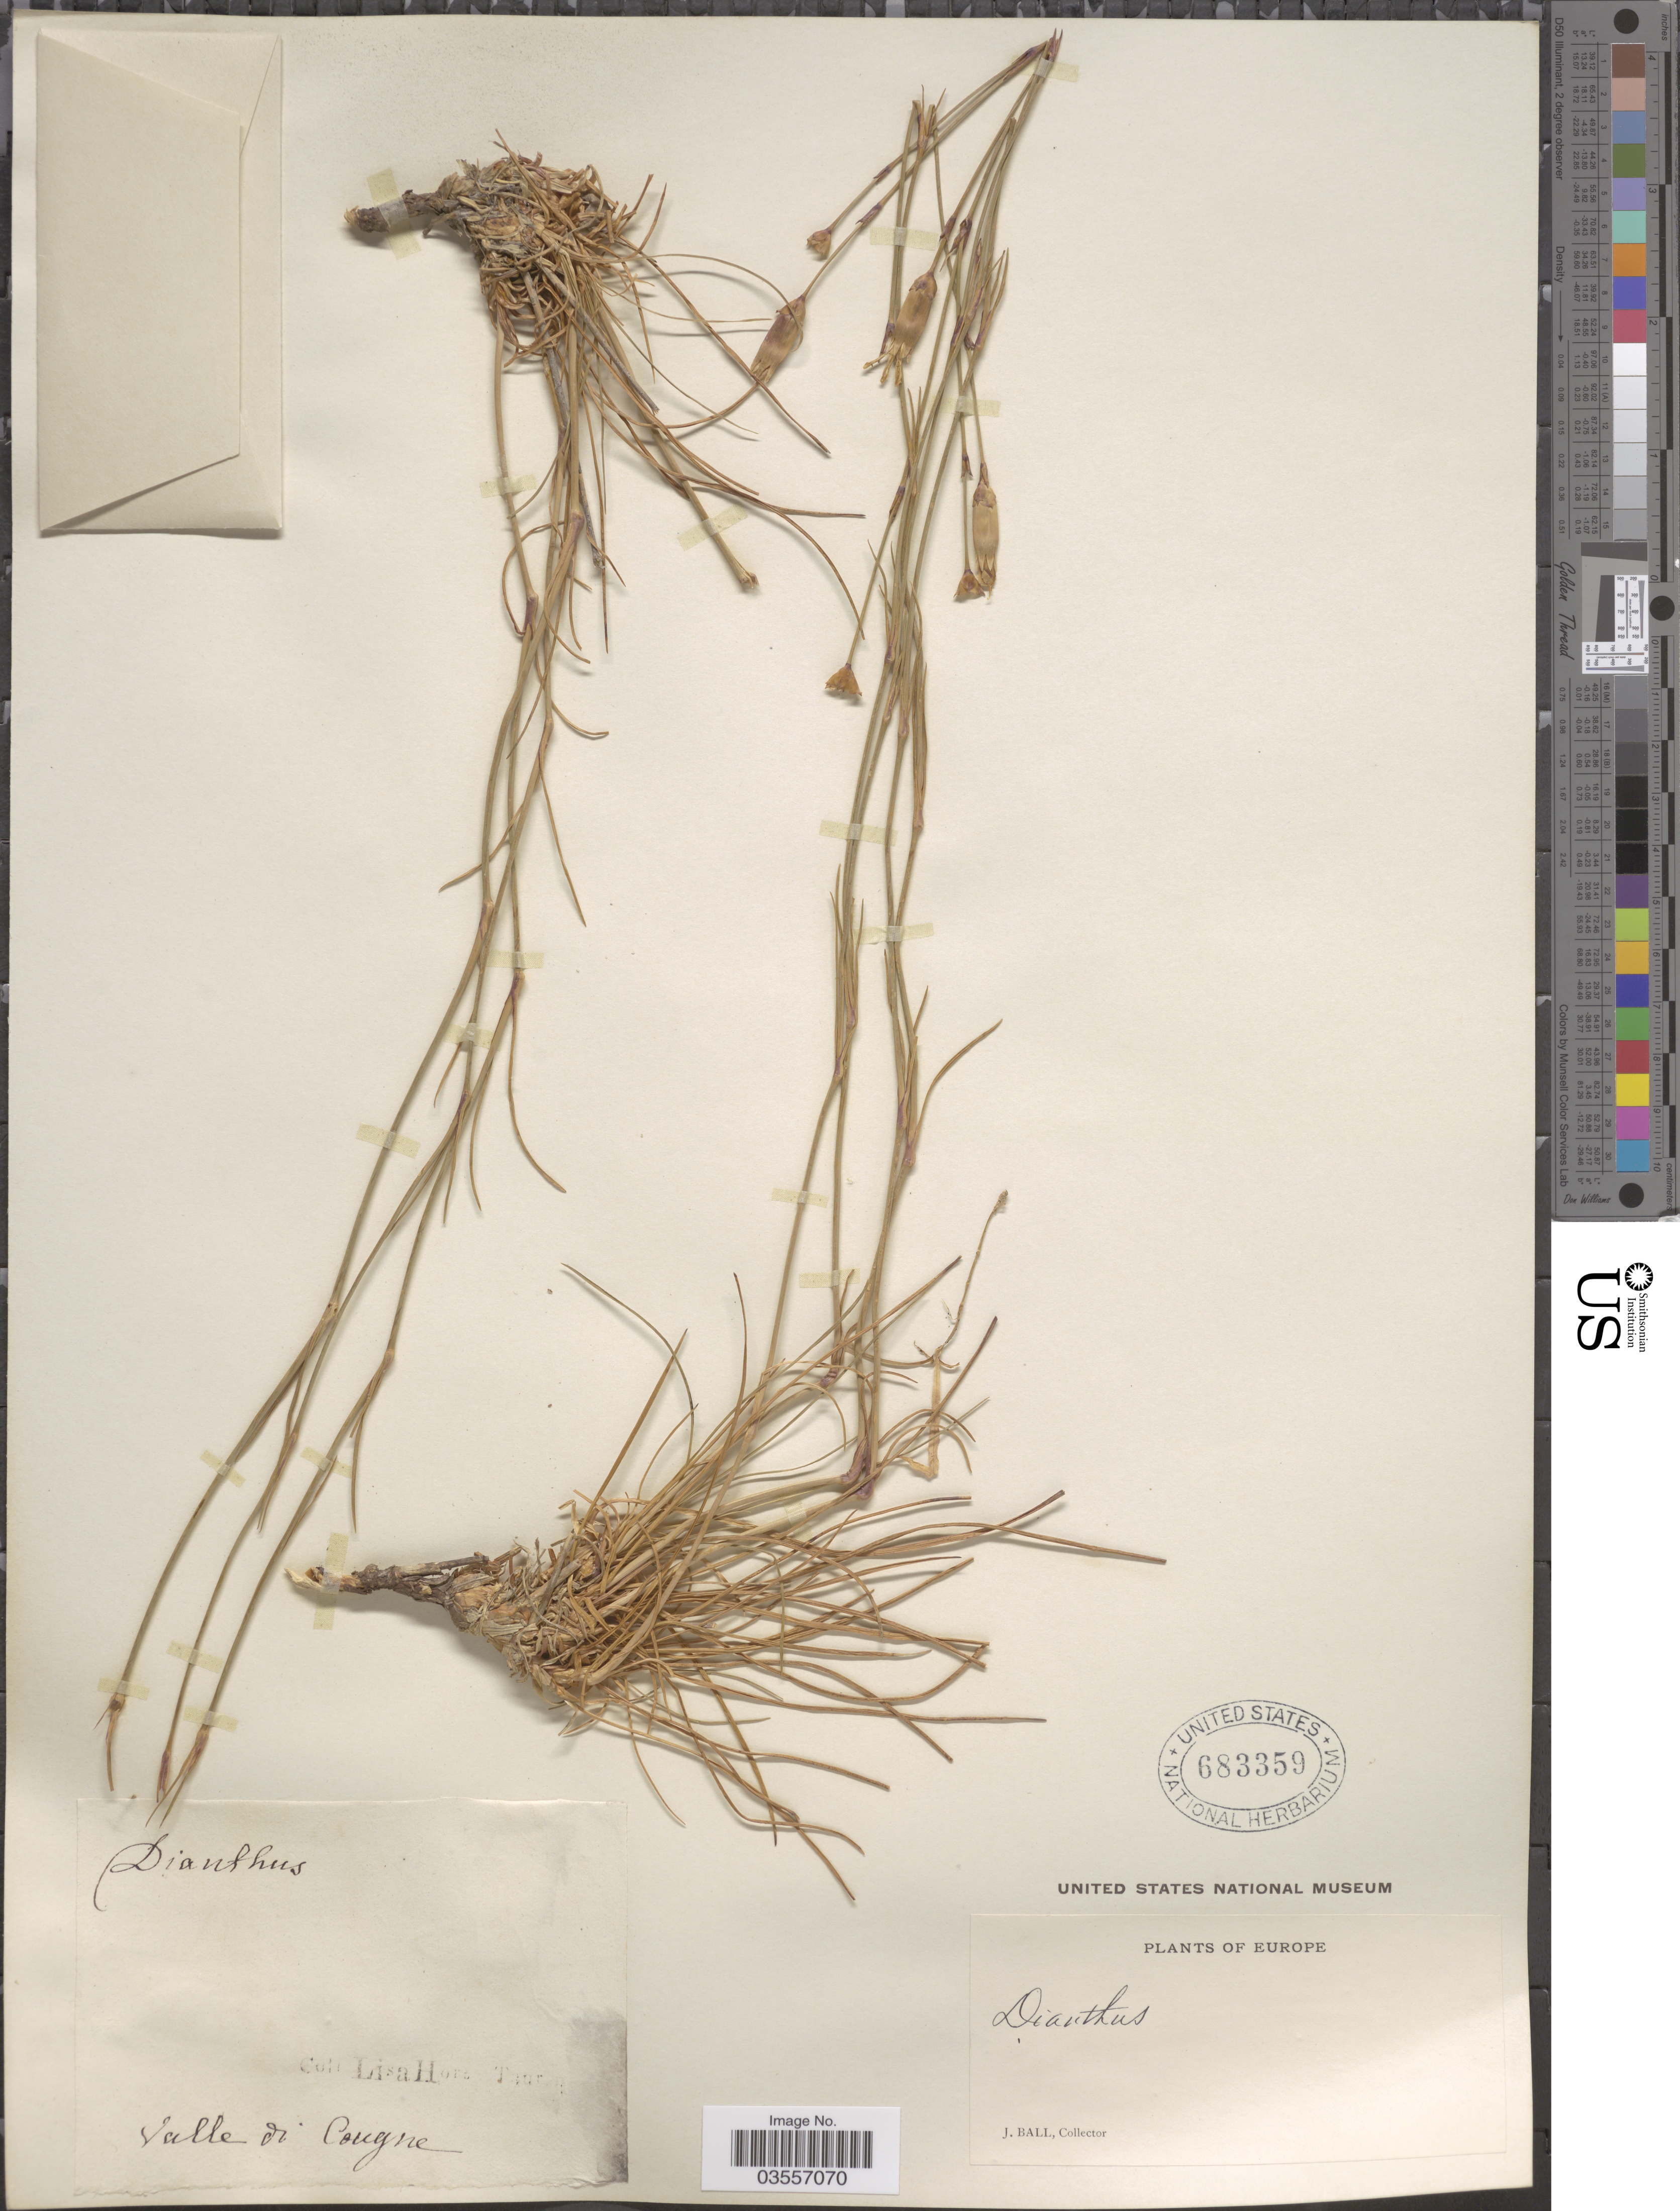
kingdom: Plantae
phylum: Tracheophyta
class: Magnoliopsida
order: Caryophyllales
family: Caryophyllaceae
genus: Dianthus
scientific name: Dianthus sp.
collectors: J. Ball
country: Italy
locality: Europe. Valle di Cougne.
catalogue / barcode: US 683359